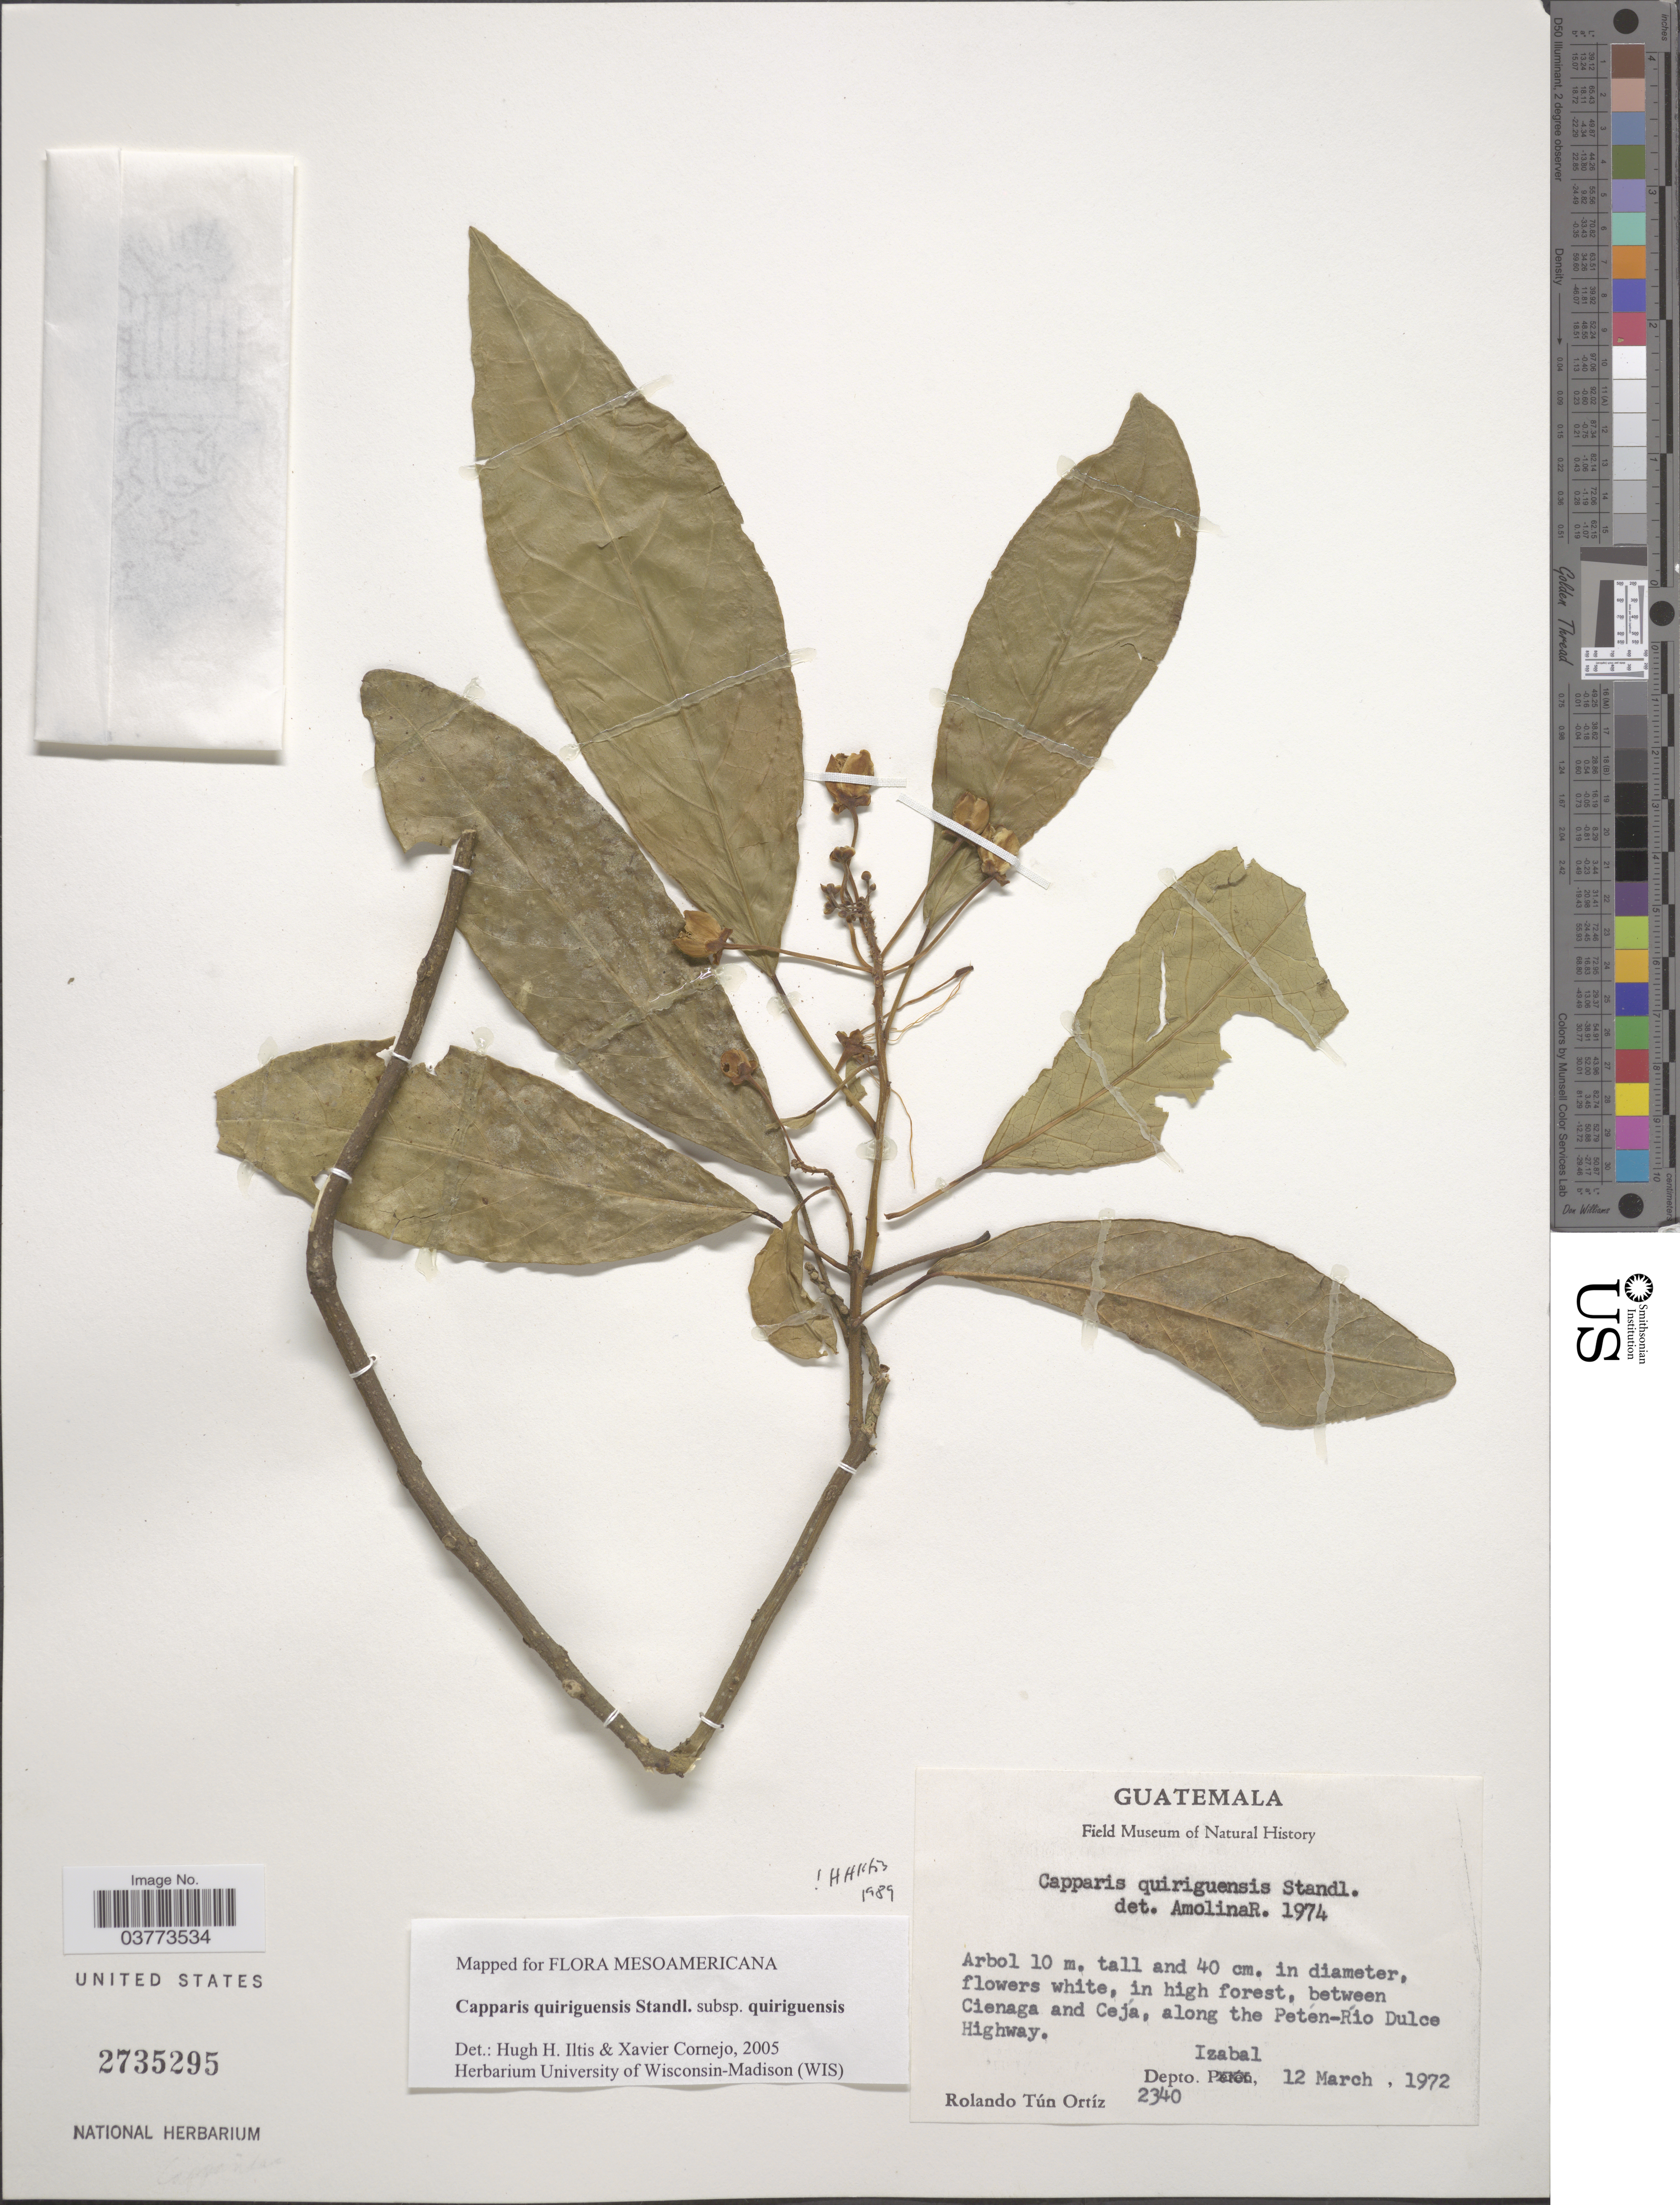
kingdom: Plantae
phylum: Tracheophyta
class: Magnoliopsida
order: Brassicales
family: Capparaceae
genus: Capparidastrum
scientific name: Capparidastrum quiriguense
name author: (Standl.) Iltis, H.H. & Cornejo, X.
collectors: R. T. Ortíz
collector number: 2340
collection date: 1972-03-12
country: Guatemala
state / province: Izabal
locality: Between Cienaga and Cejá, along the Petén-Río Dulce Highway. Depto. Izabal.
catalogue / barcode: US 2735295